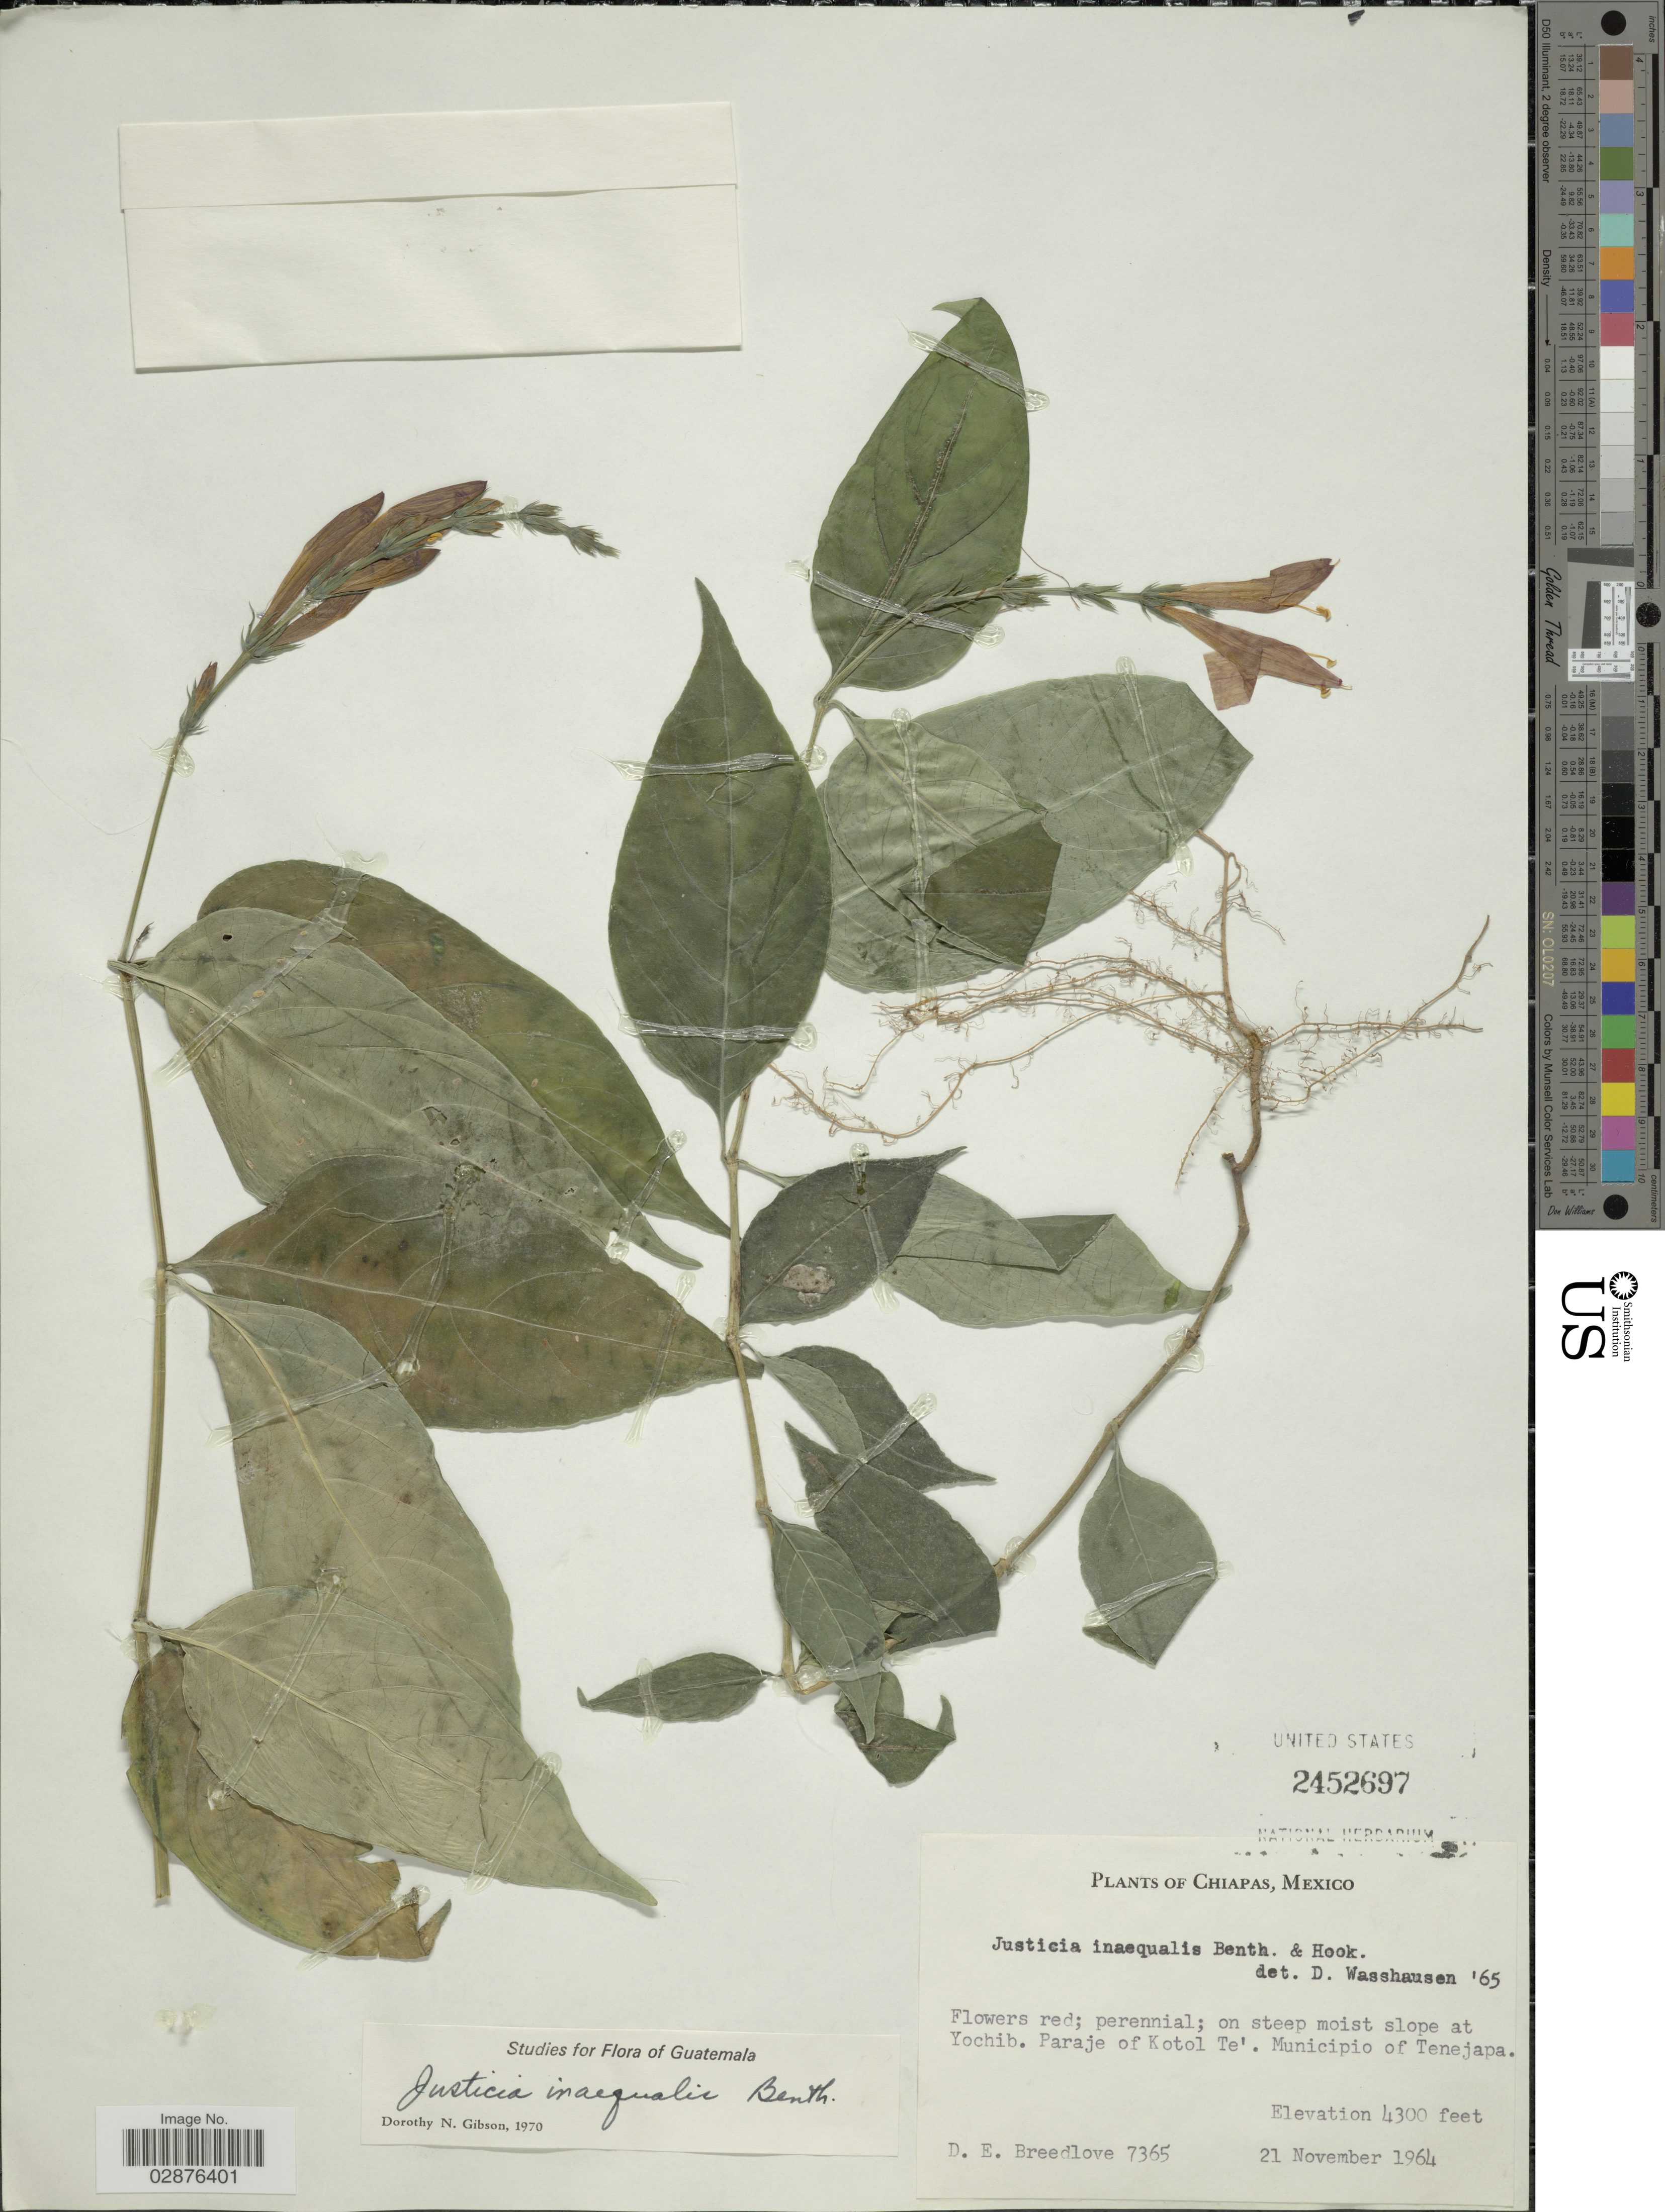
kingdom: Plantae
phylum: Tracheophyta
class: Magnoliopsida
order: Lamiales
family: Acanthaceae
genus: Justicia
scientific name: Justicia inaequalis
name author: Benth.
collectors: D. E. Breedlove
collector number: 7365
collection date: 1964-11-21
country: Mexico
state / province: Chiapas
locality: Slope at Yochib. Paraje of Kotol Te'. Municipio of Tenejapa.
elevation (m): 1311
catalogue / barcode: US 2452697